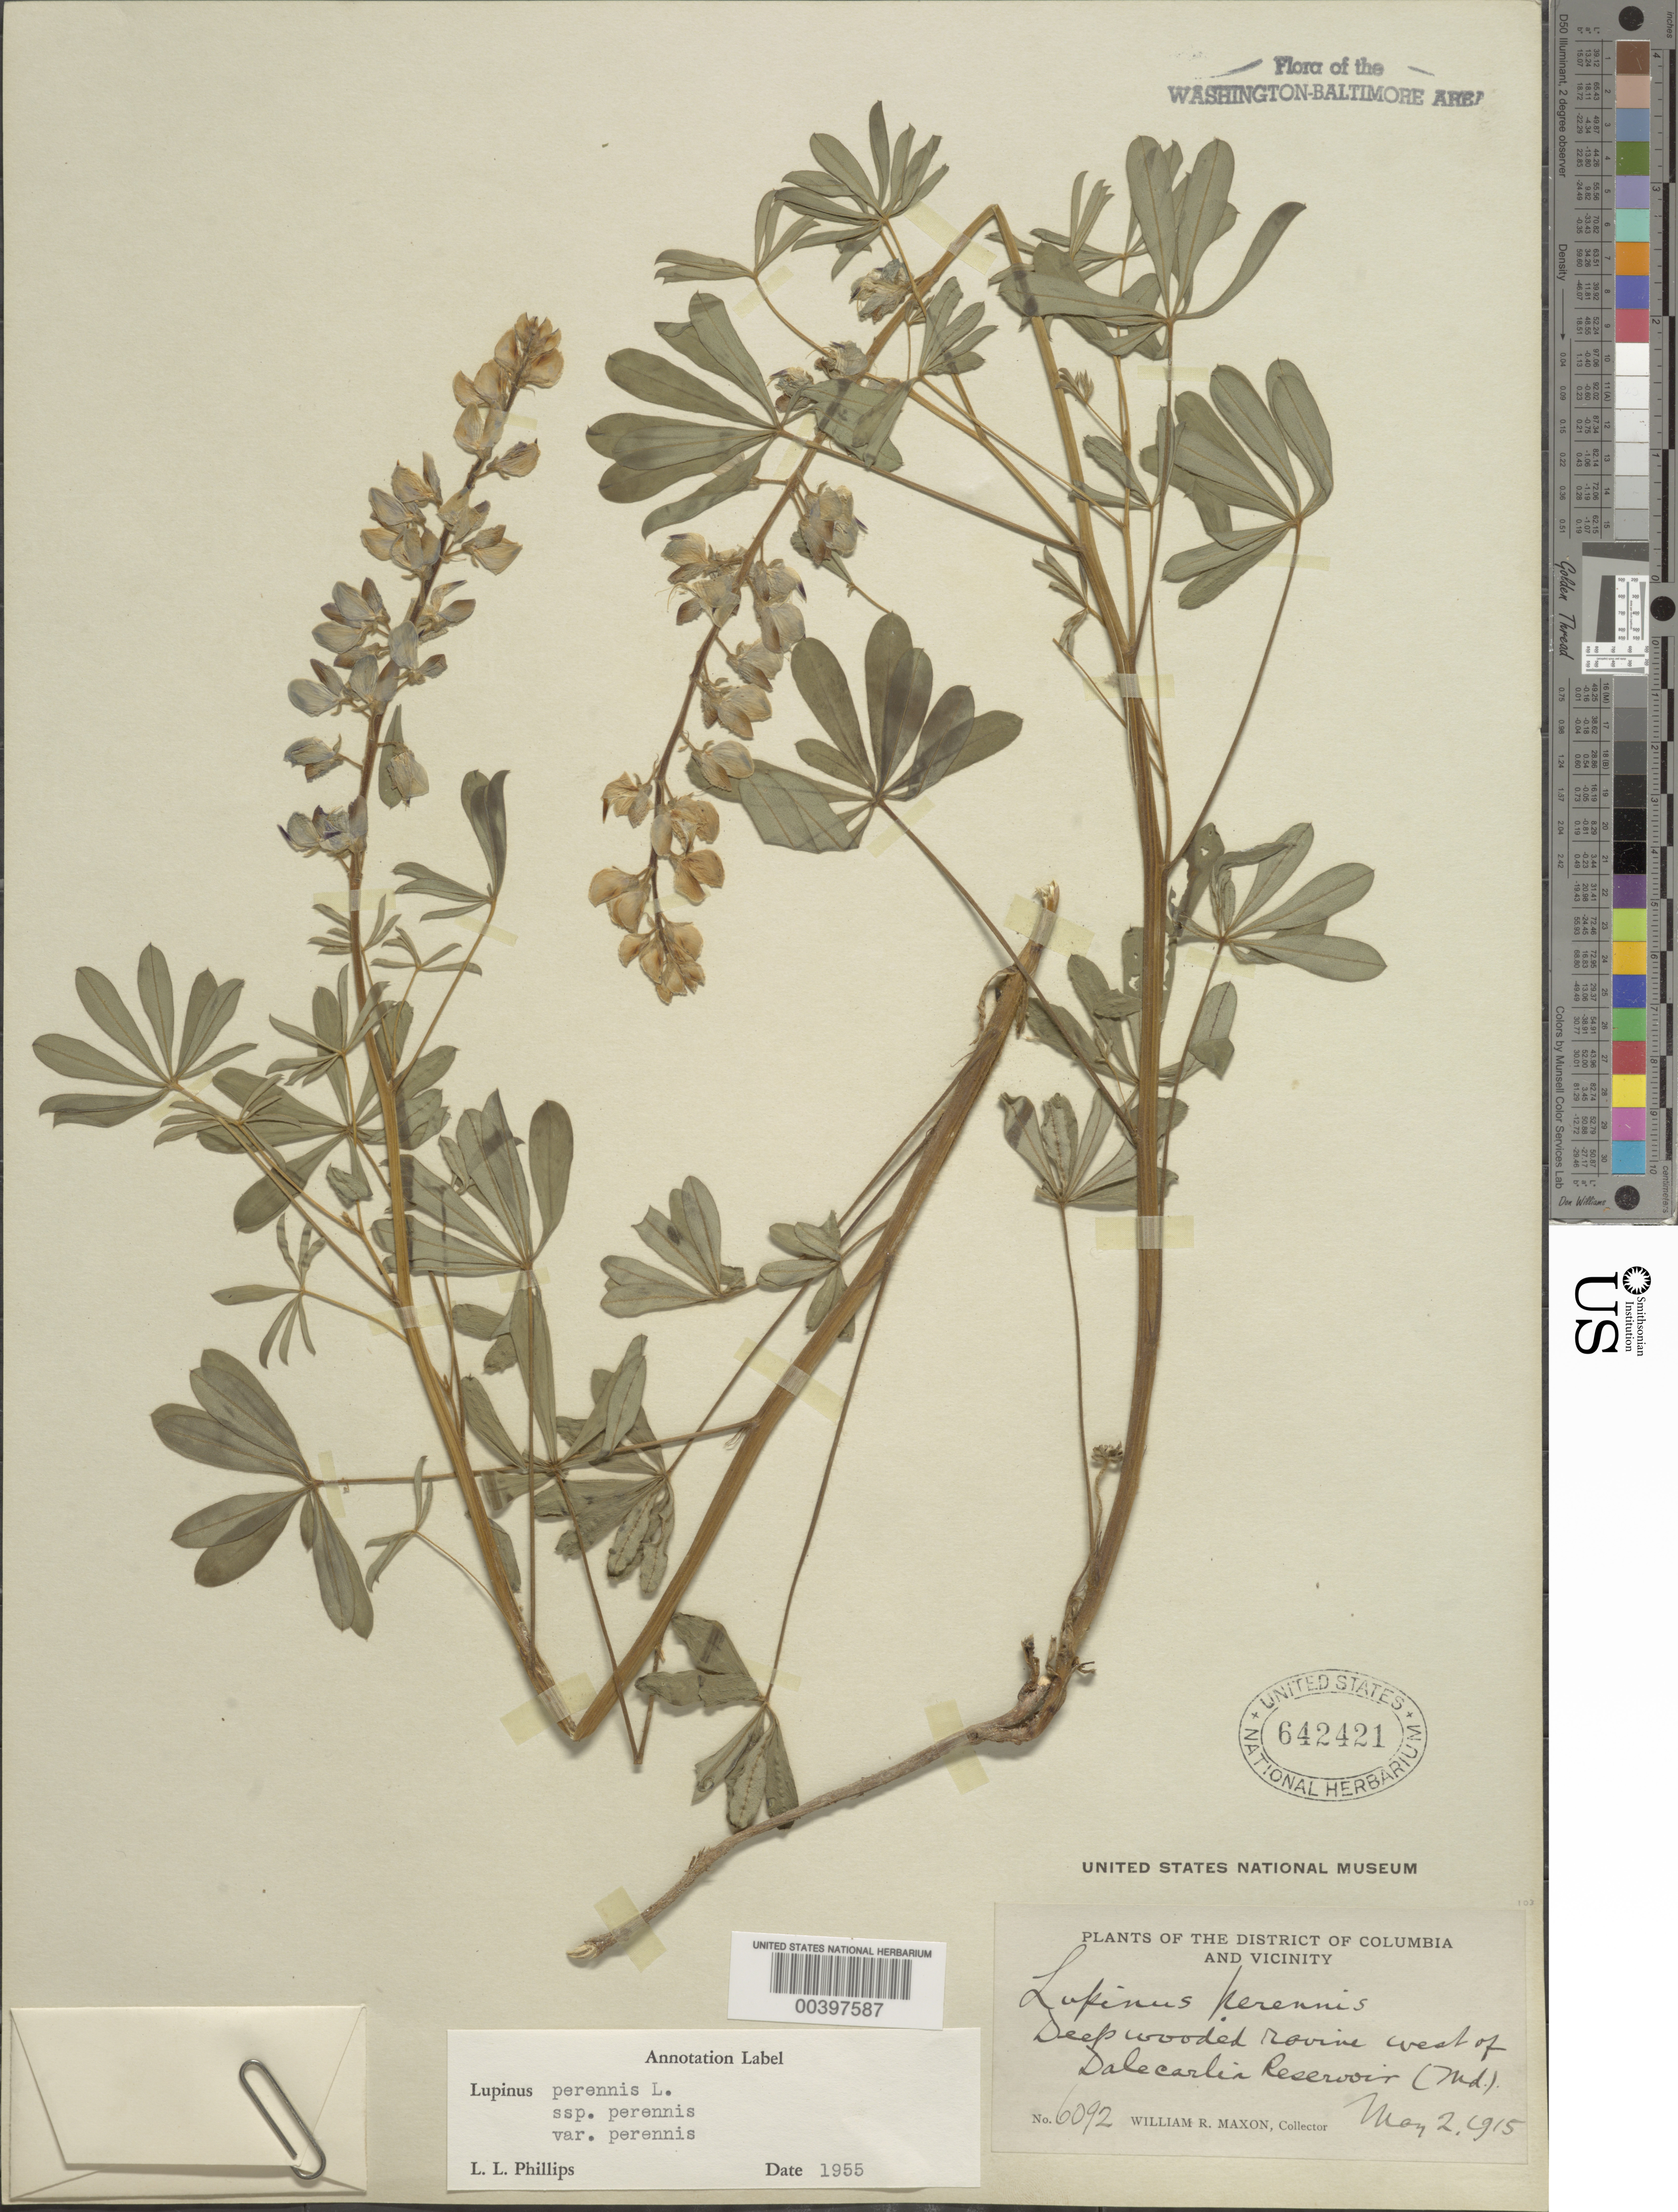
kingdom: Plantae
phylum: Tracheophyta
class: Magnoliopsida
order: Fabales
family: Fabaceae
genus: Lupinus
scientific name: Lupinus perennis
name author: L.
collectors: W. R. Maxon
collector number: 6092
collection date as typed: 02 May 1915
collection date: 1915-05-02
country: United States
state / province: Maryland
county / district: Montgomery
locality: West of Dalecarlia Reservoir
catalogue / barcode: US 642421